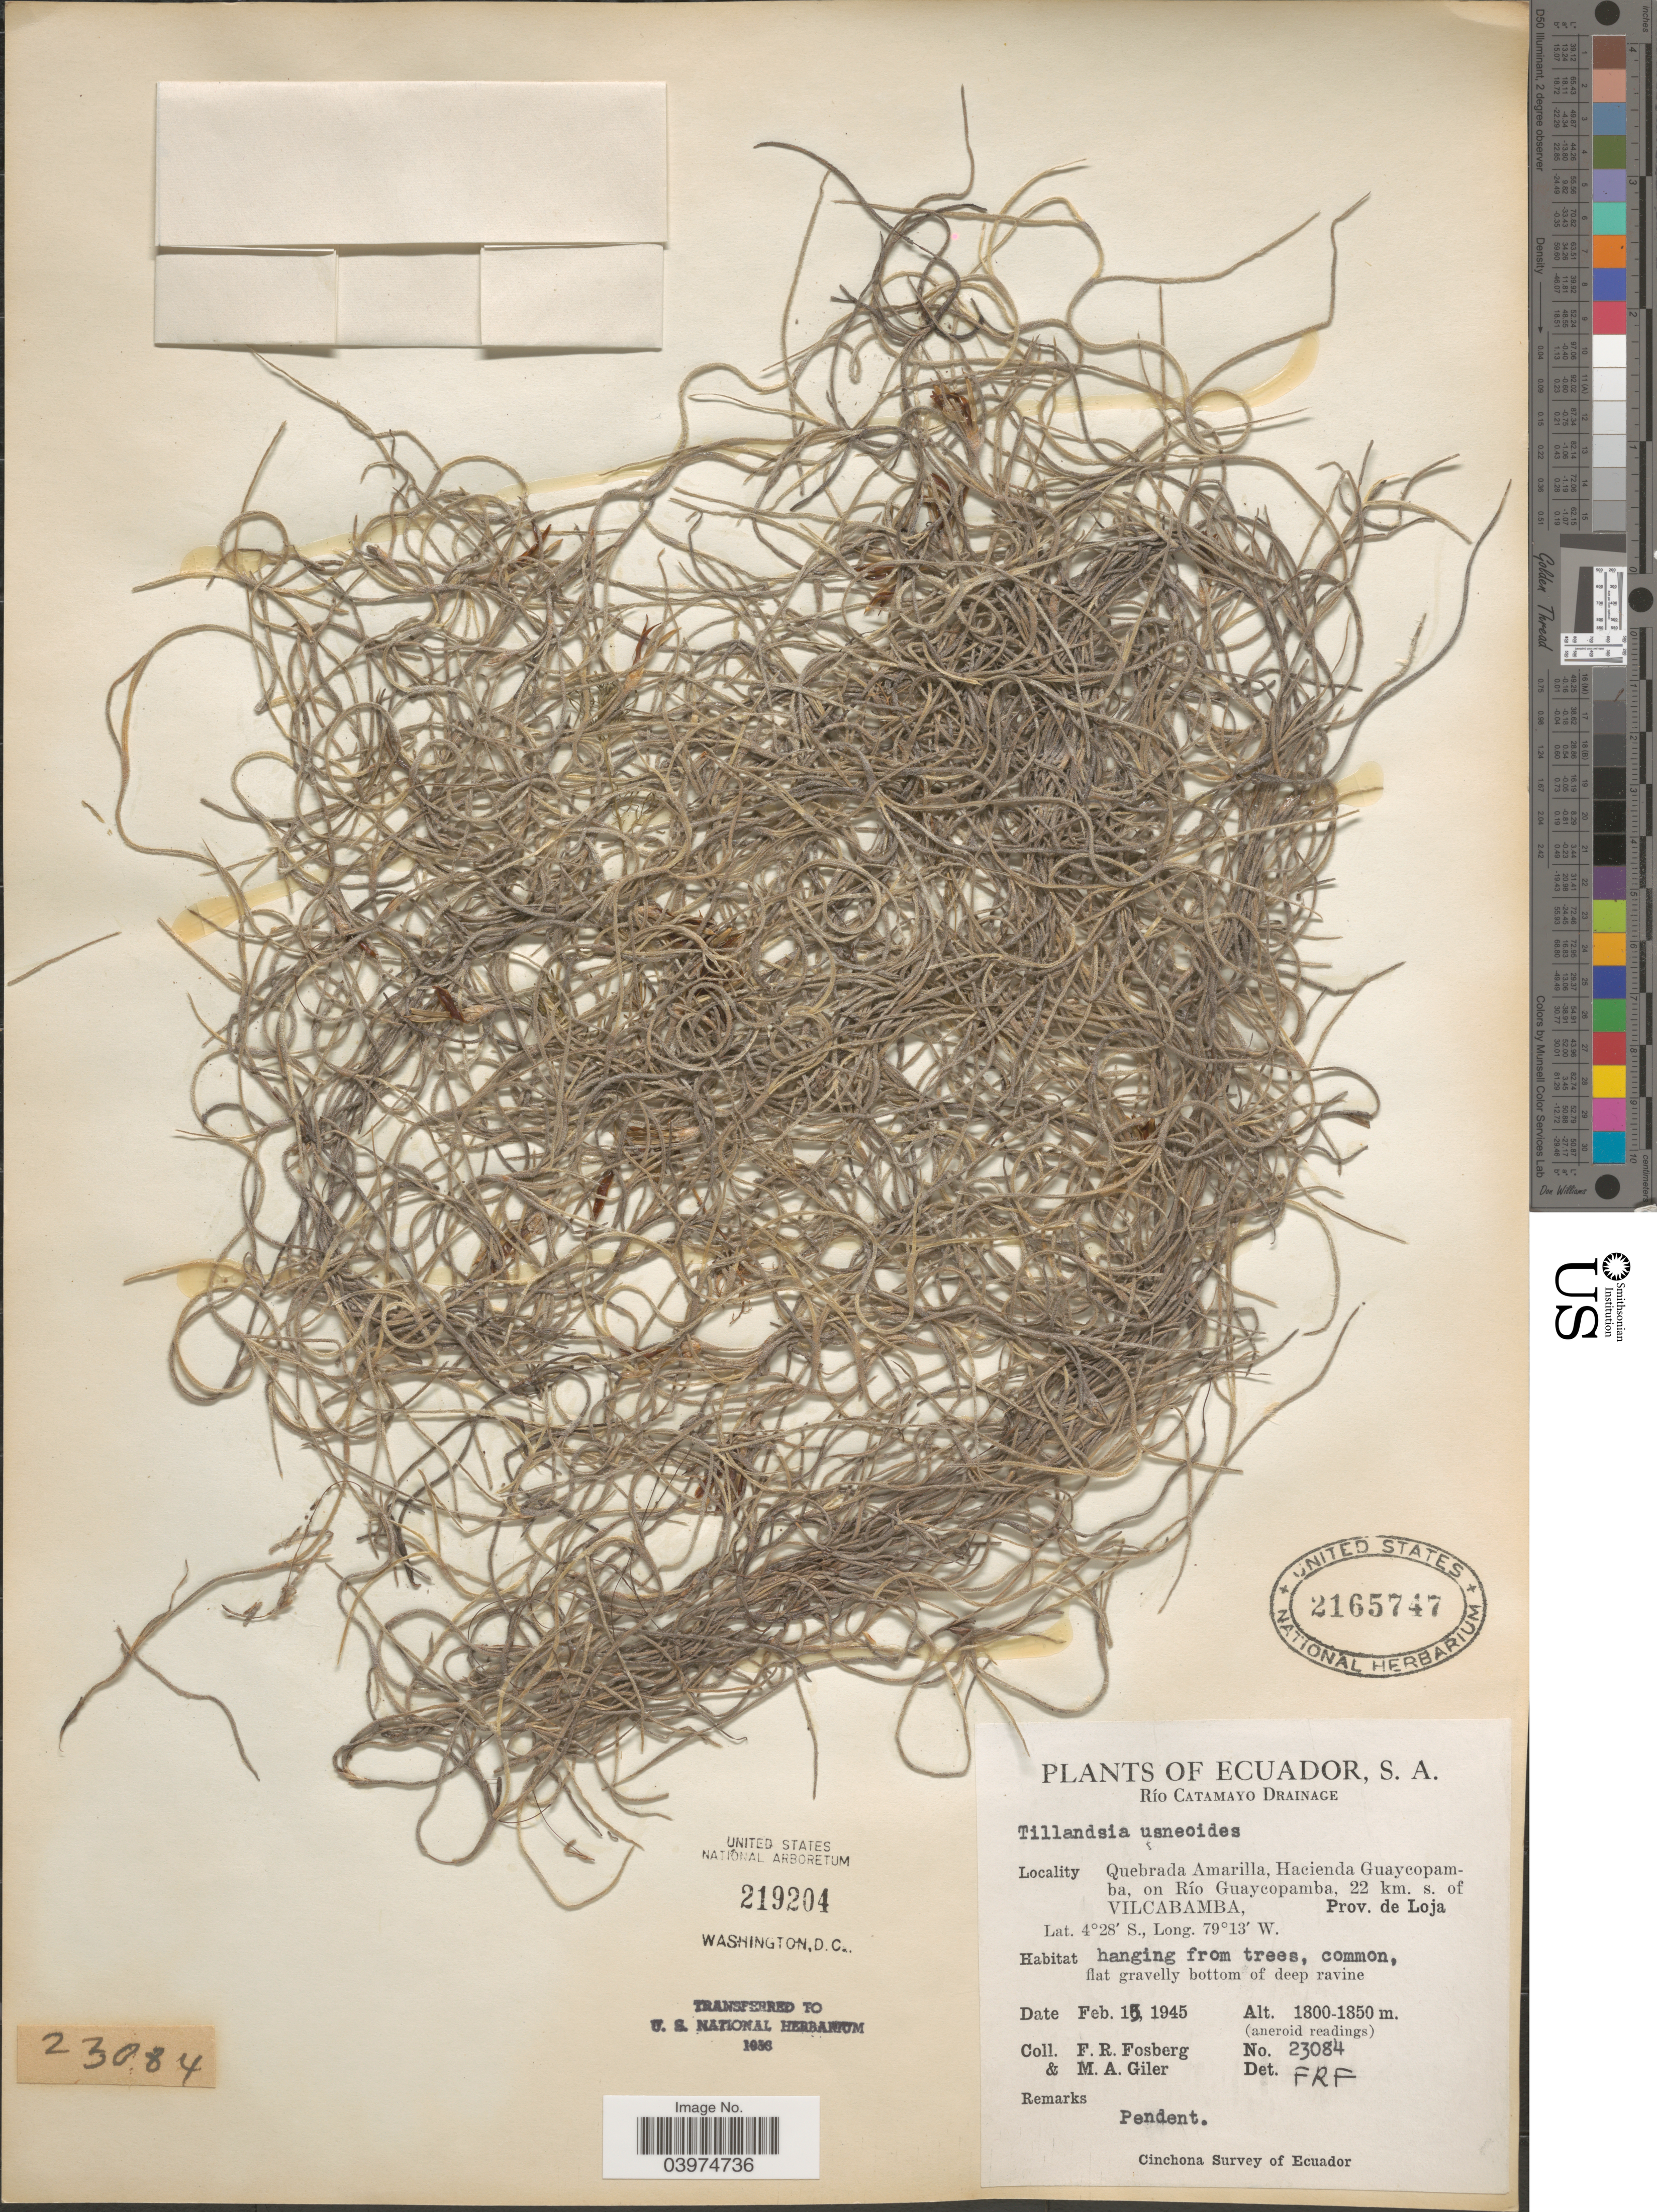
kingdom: Plantae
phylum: Tracheophyta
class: Liliopsida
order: Poales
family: Bromeliaceae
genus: Tillandsia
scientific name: Tillandsia usneoides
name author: (L.) L.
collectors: F. R. Fosberg & M. Giler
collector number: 23084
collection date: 1945-02-15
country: Ecuador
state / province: Loja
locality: Río Catamayo Drainage. Quebrada Amarilla, Hacienda Guaycopamba, on Río Guaycopamba, 22 km. s. of Vilcabamba. Prov. de Loja. Cinchona Survey.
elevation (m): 1800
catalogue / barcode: US 2165747